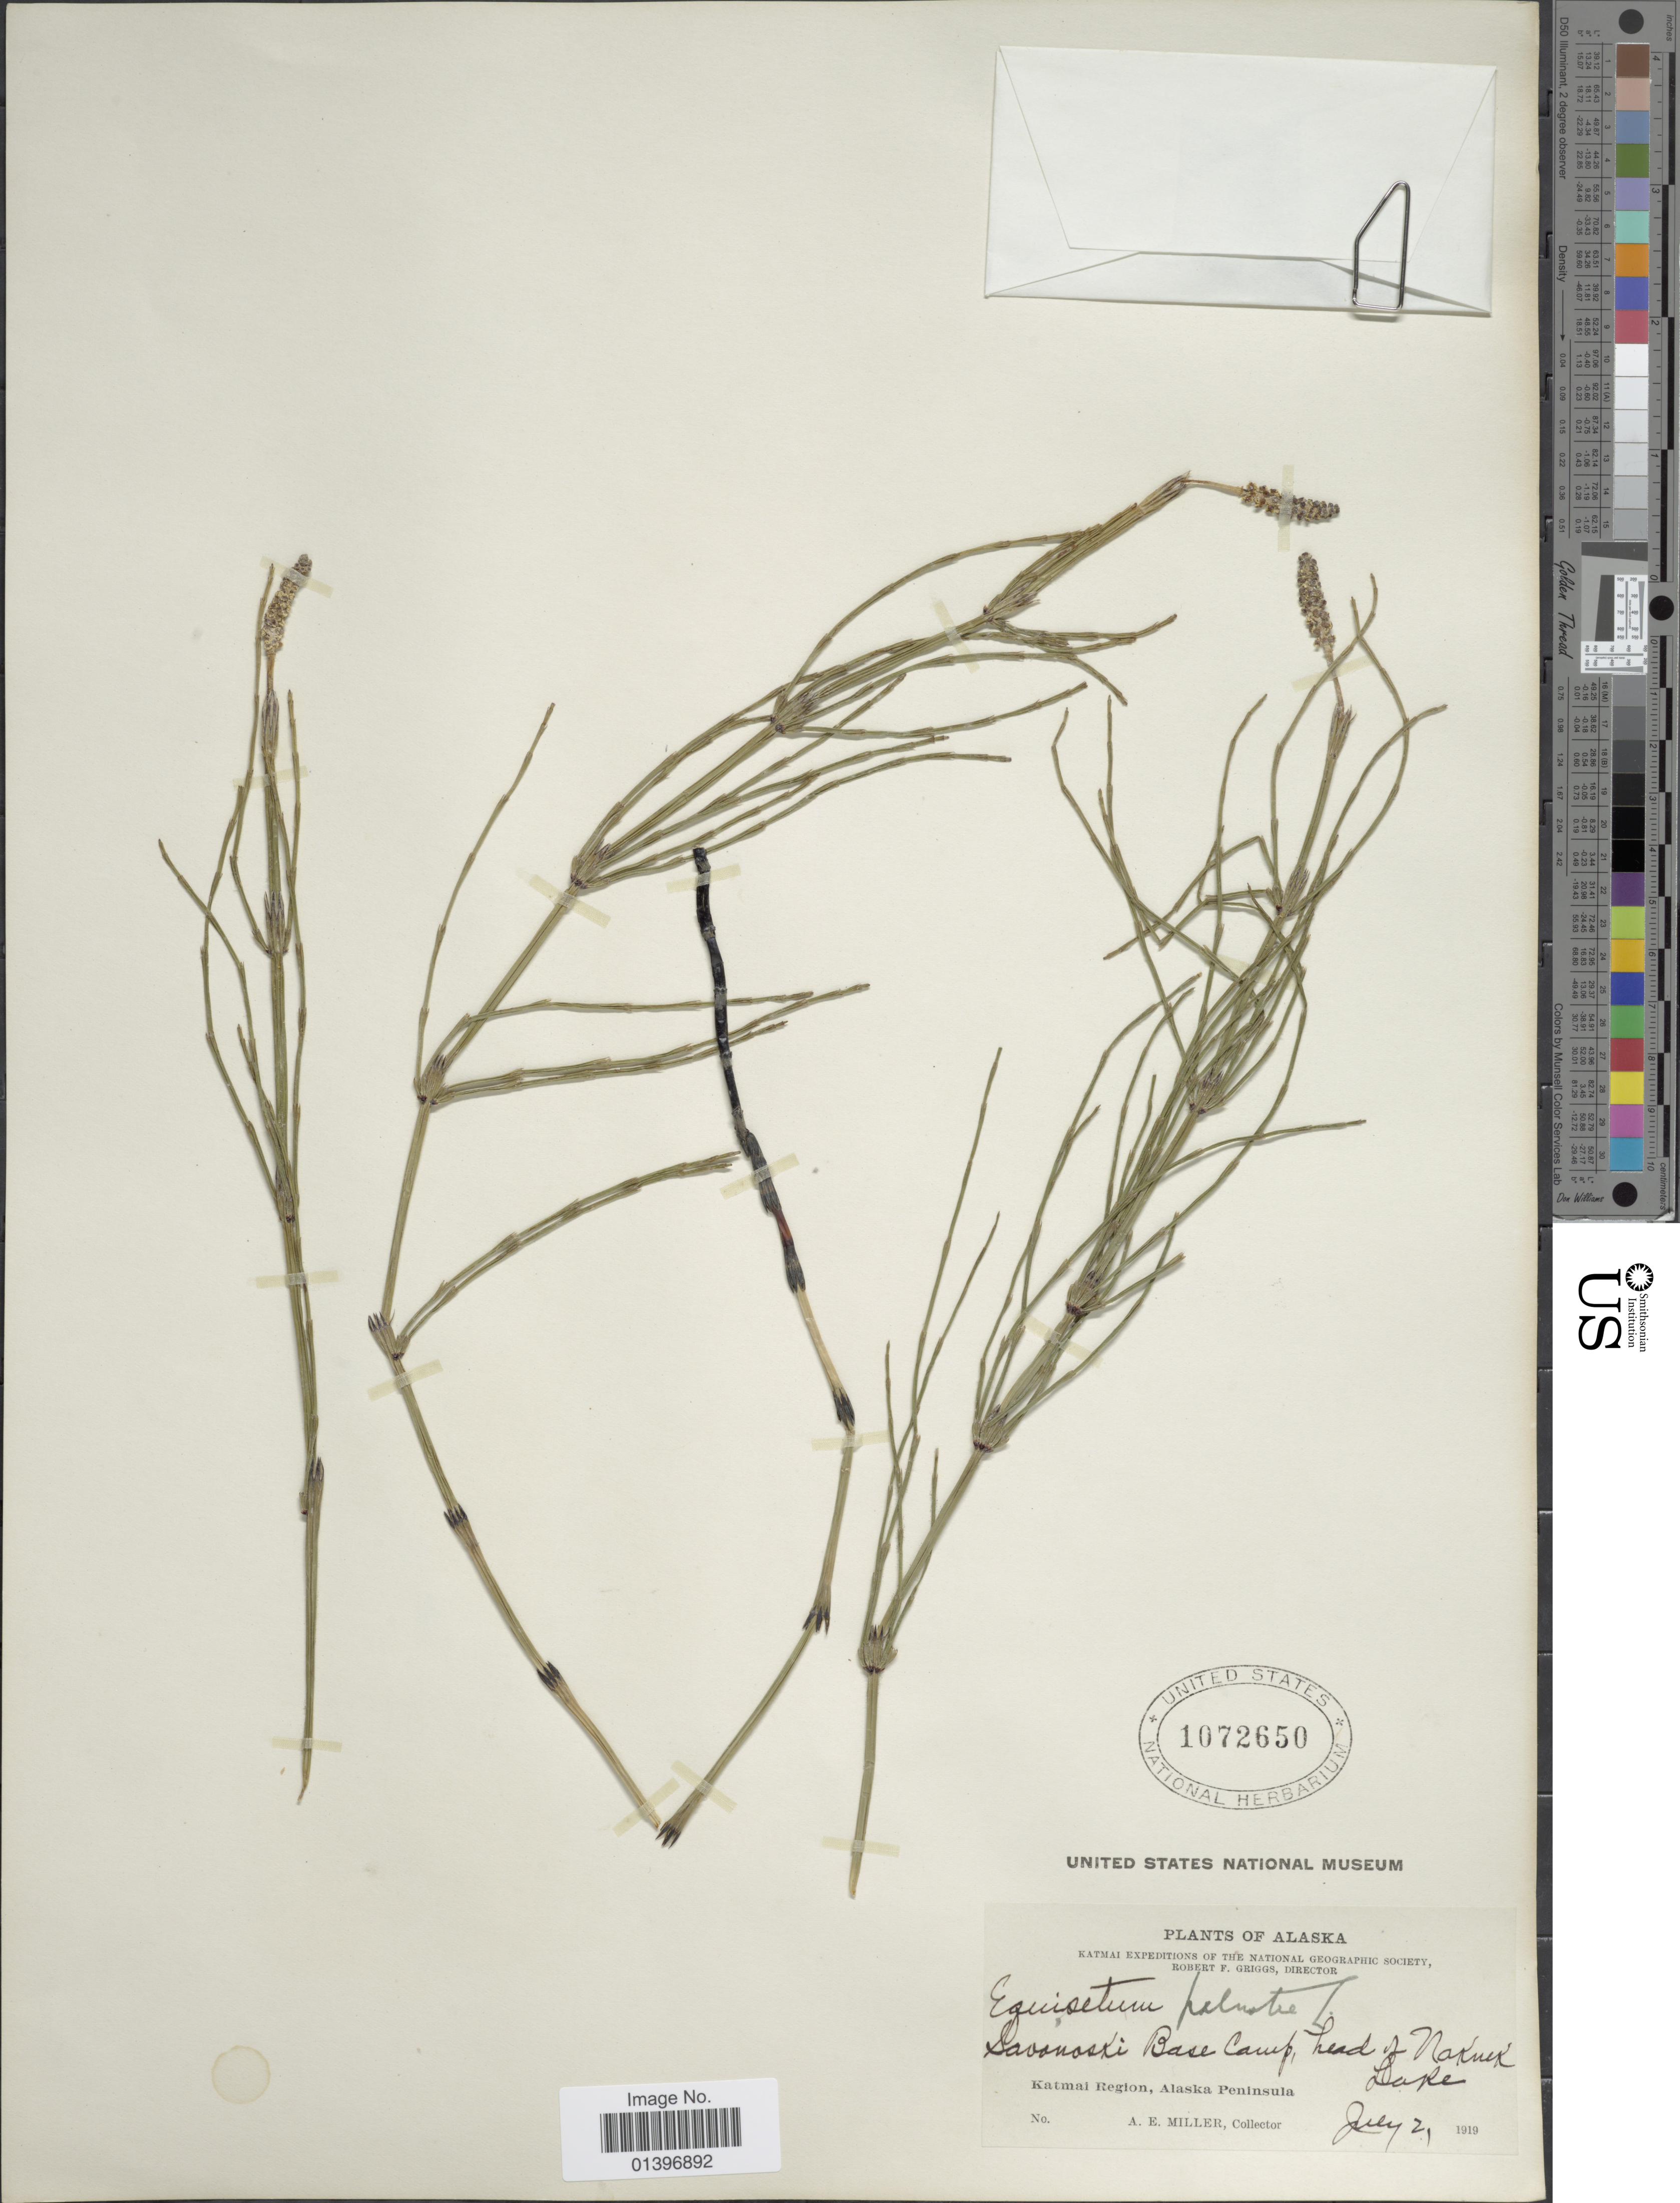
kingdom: Plantae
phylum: Tracheophyta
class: Polypodiopsida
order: Equisetales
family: Equisetaceae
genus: Equisetum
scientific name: Equisetum palustre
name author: L.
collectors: A. E. Miller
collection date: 1919-07-02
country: United States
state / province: Alaska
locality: Katmai Region, Alaska Peninsula, Savonoski base camp, head of Naknek Lake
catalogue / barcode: US 1072650